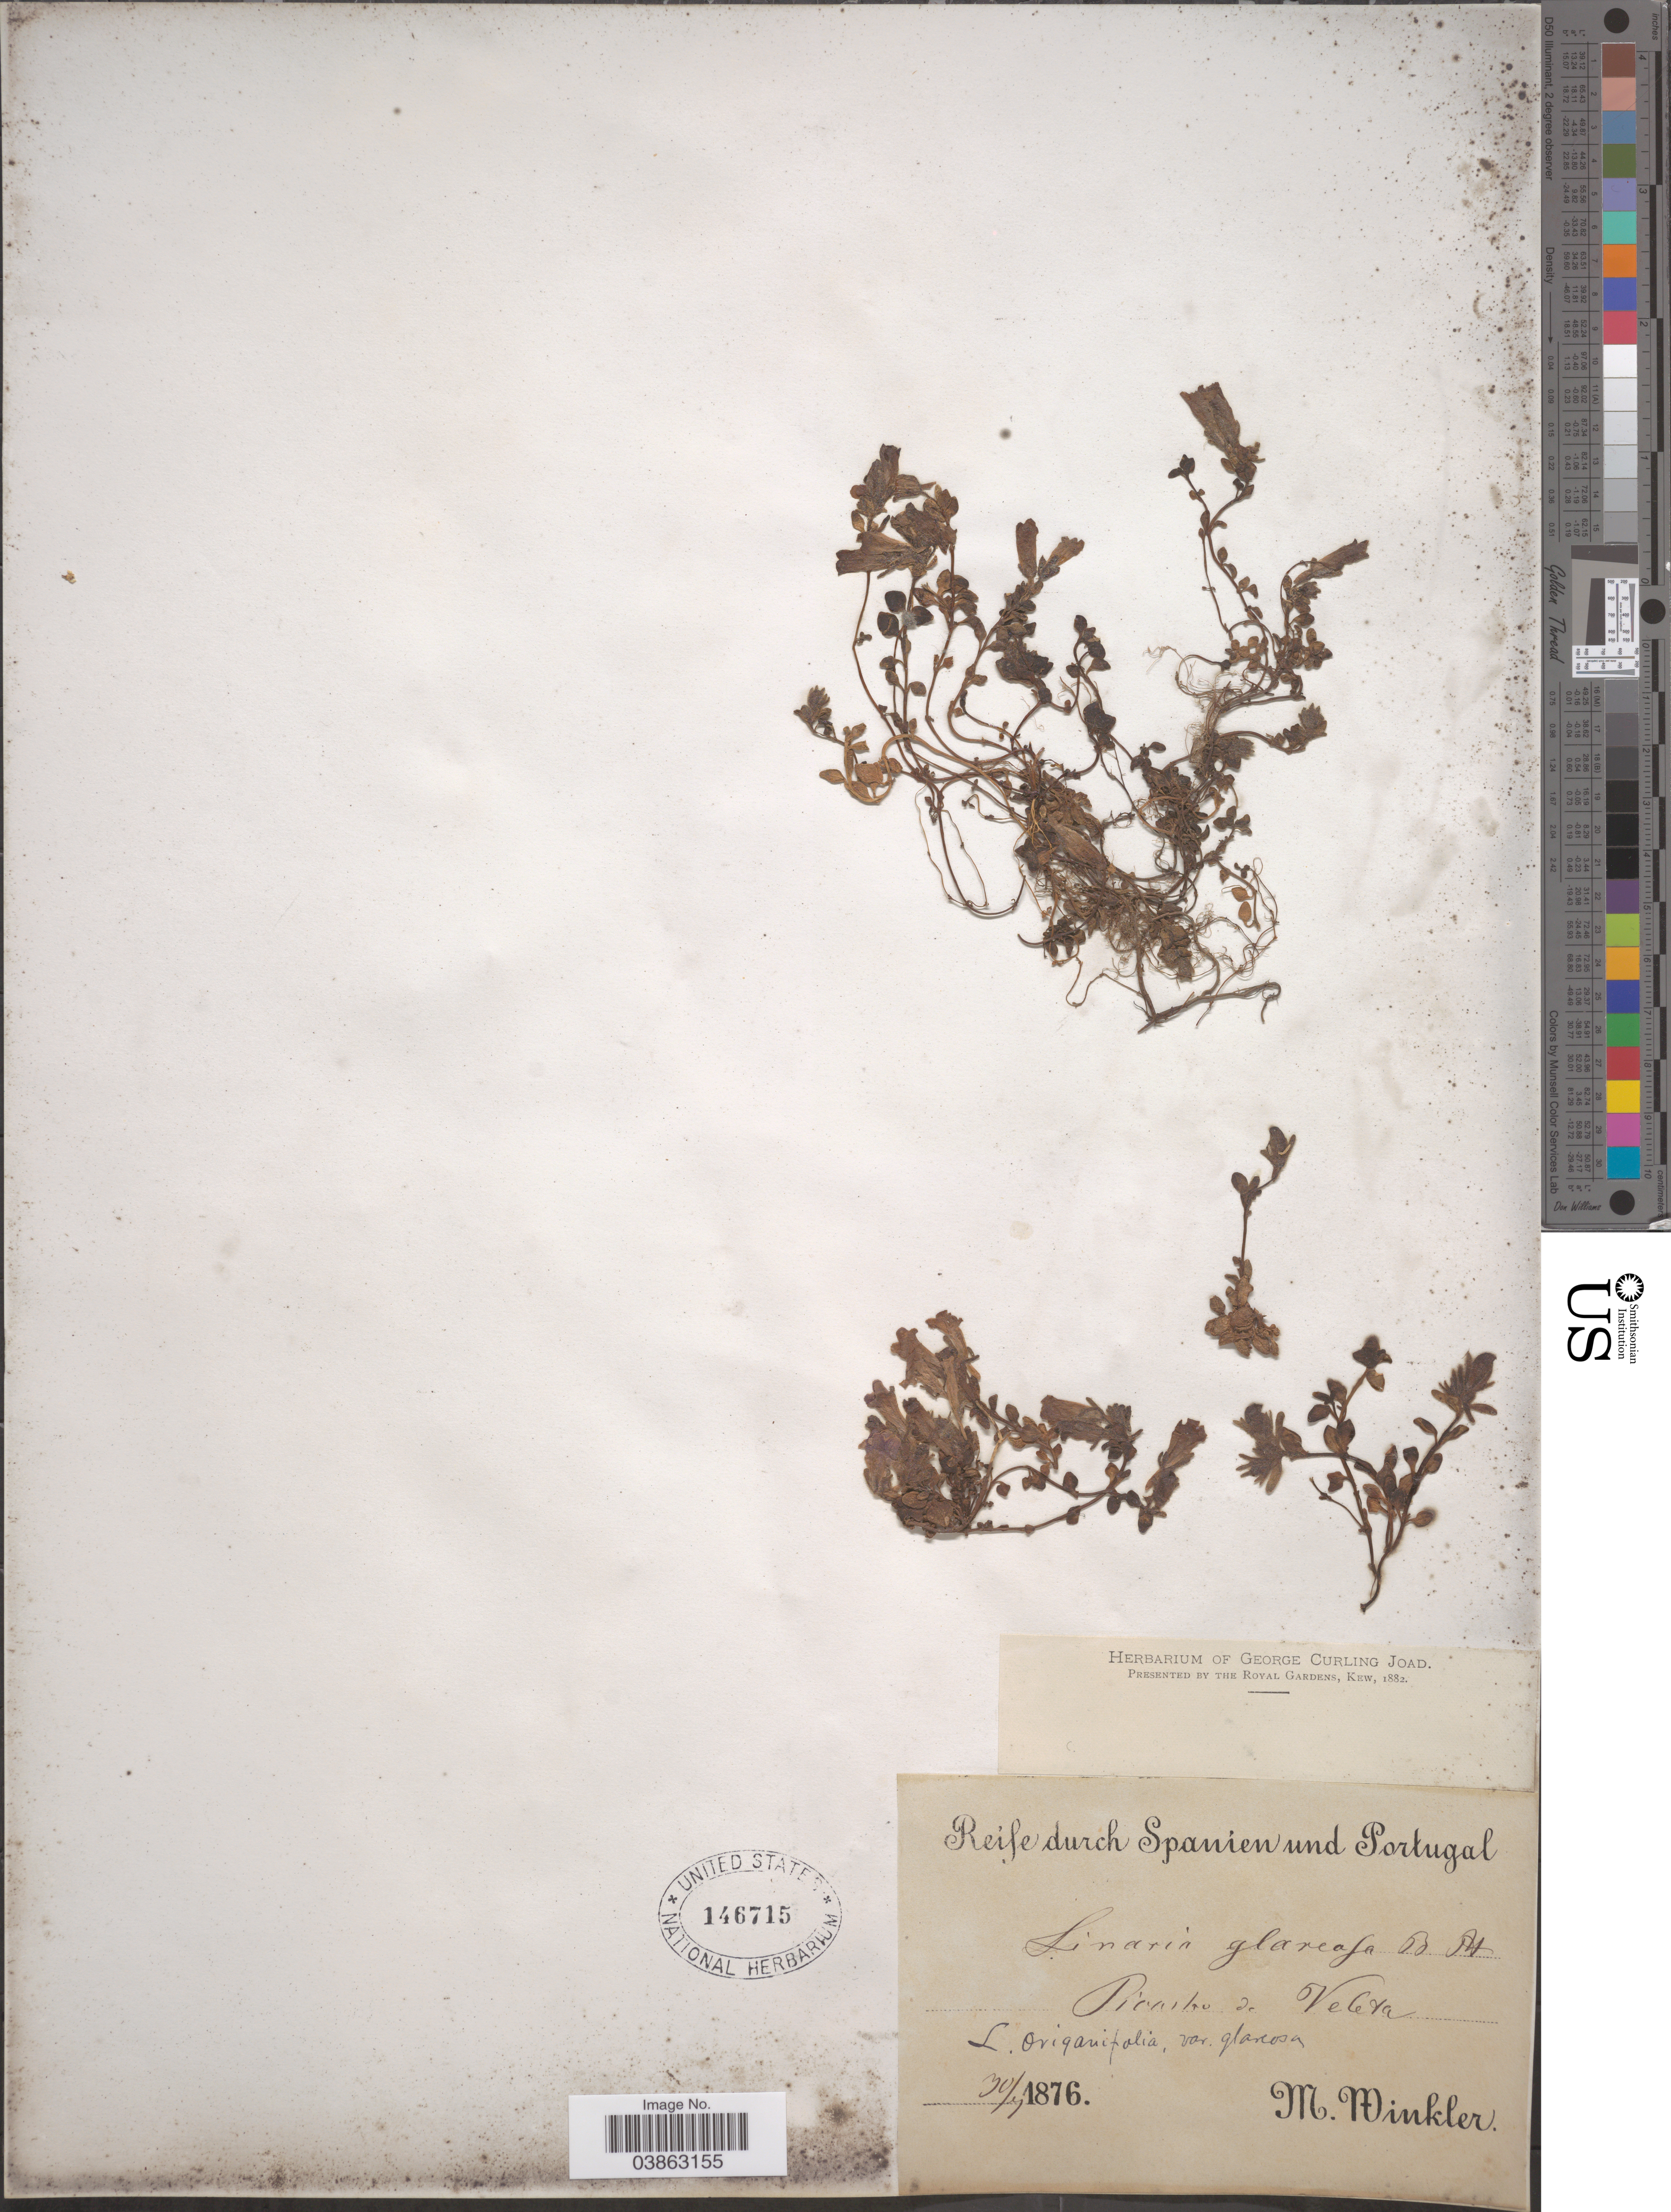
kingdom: Plantae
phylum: Tracheophyta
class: Magnoliopsida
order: Lamiales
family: Plantaginaceae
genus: Linaria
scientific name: Linaria glareosa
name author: Boiss. & Reut.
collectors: M. Winkler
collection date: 1876-07-30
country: Spain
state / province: Andalucia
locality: Spanien und Portugal. Picacho de Veleta.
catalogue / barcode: US 146715